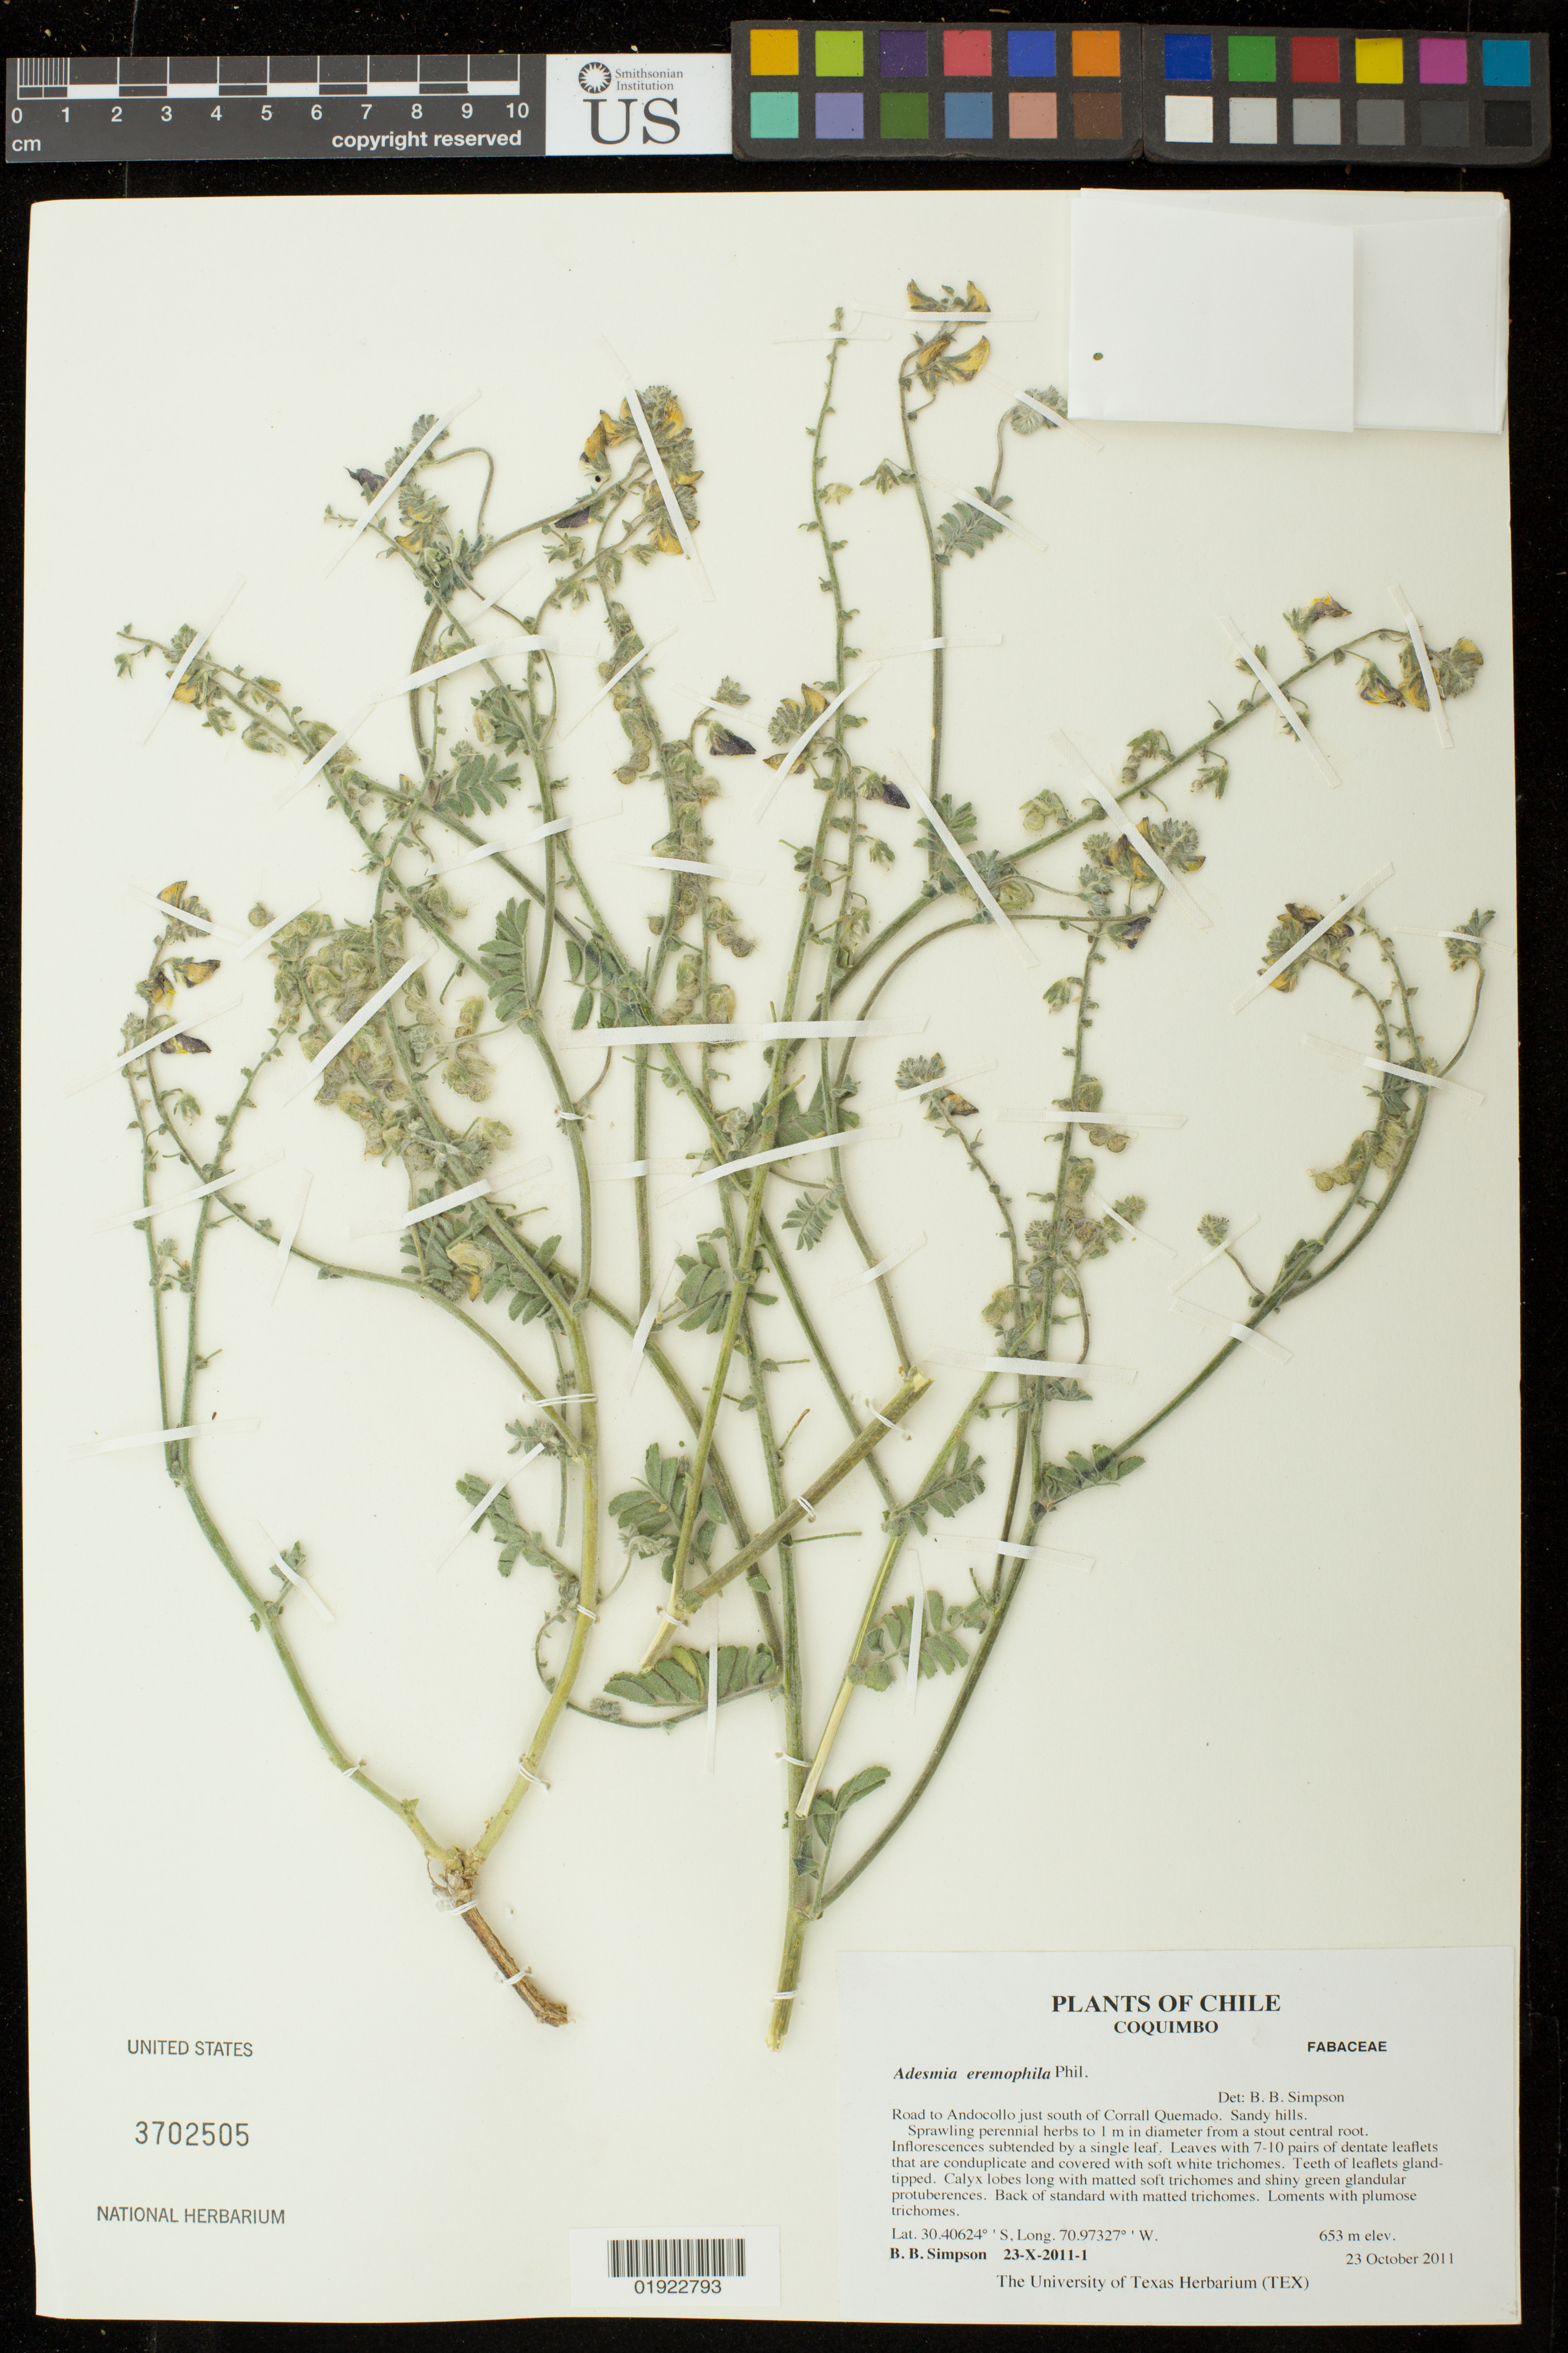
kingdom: Plantae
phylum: Tracheophyta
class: Magnoliopsida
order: Fabales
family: Fabaceae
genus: Adesmia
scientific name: Adesmia eremophila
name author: Phil.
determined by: Simpson, B. B.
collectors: B. Simpson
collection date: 2011-10-23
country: Chile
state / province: Coquimbo (IV)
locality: Road to Andocollo just south of Corrall Quemado.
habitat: Sandy hills.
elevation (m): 653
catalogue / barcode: US 3702505